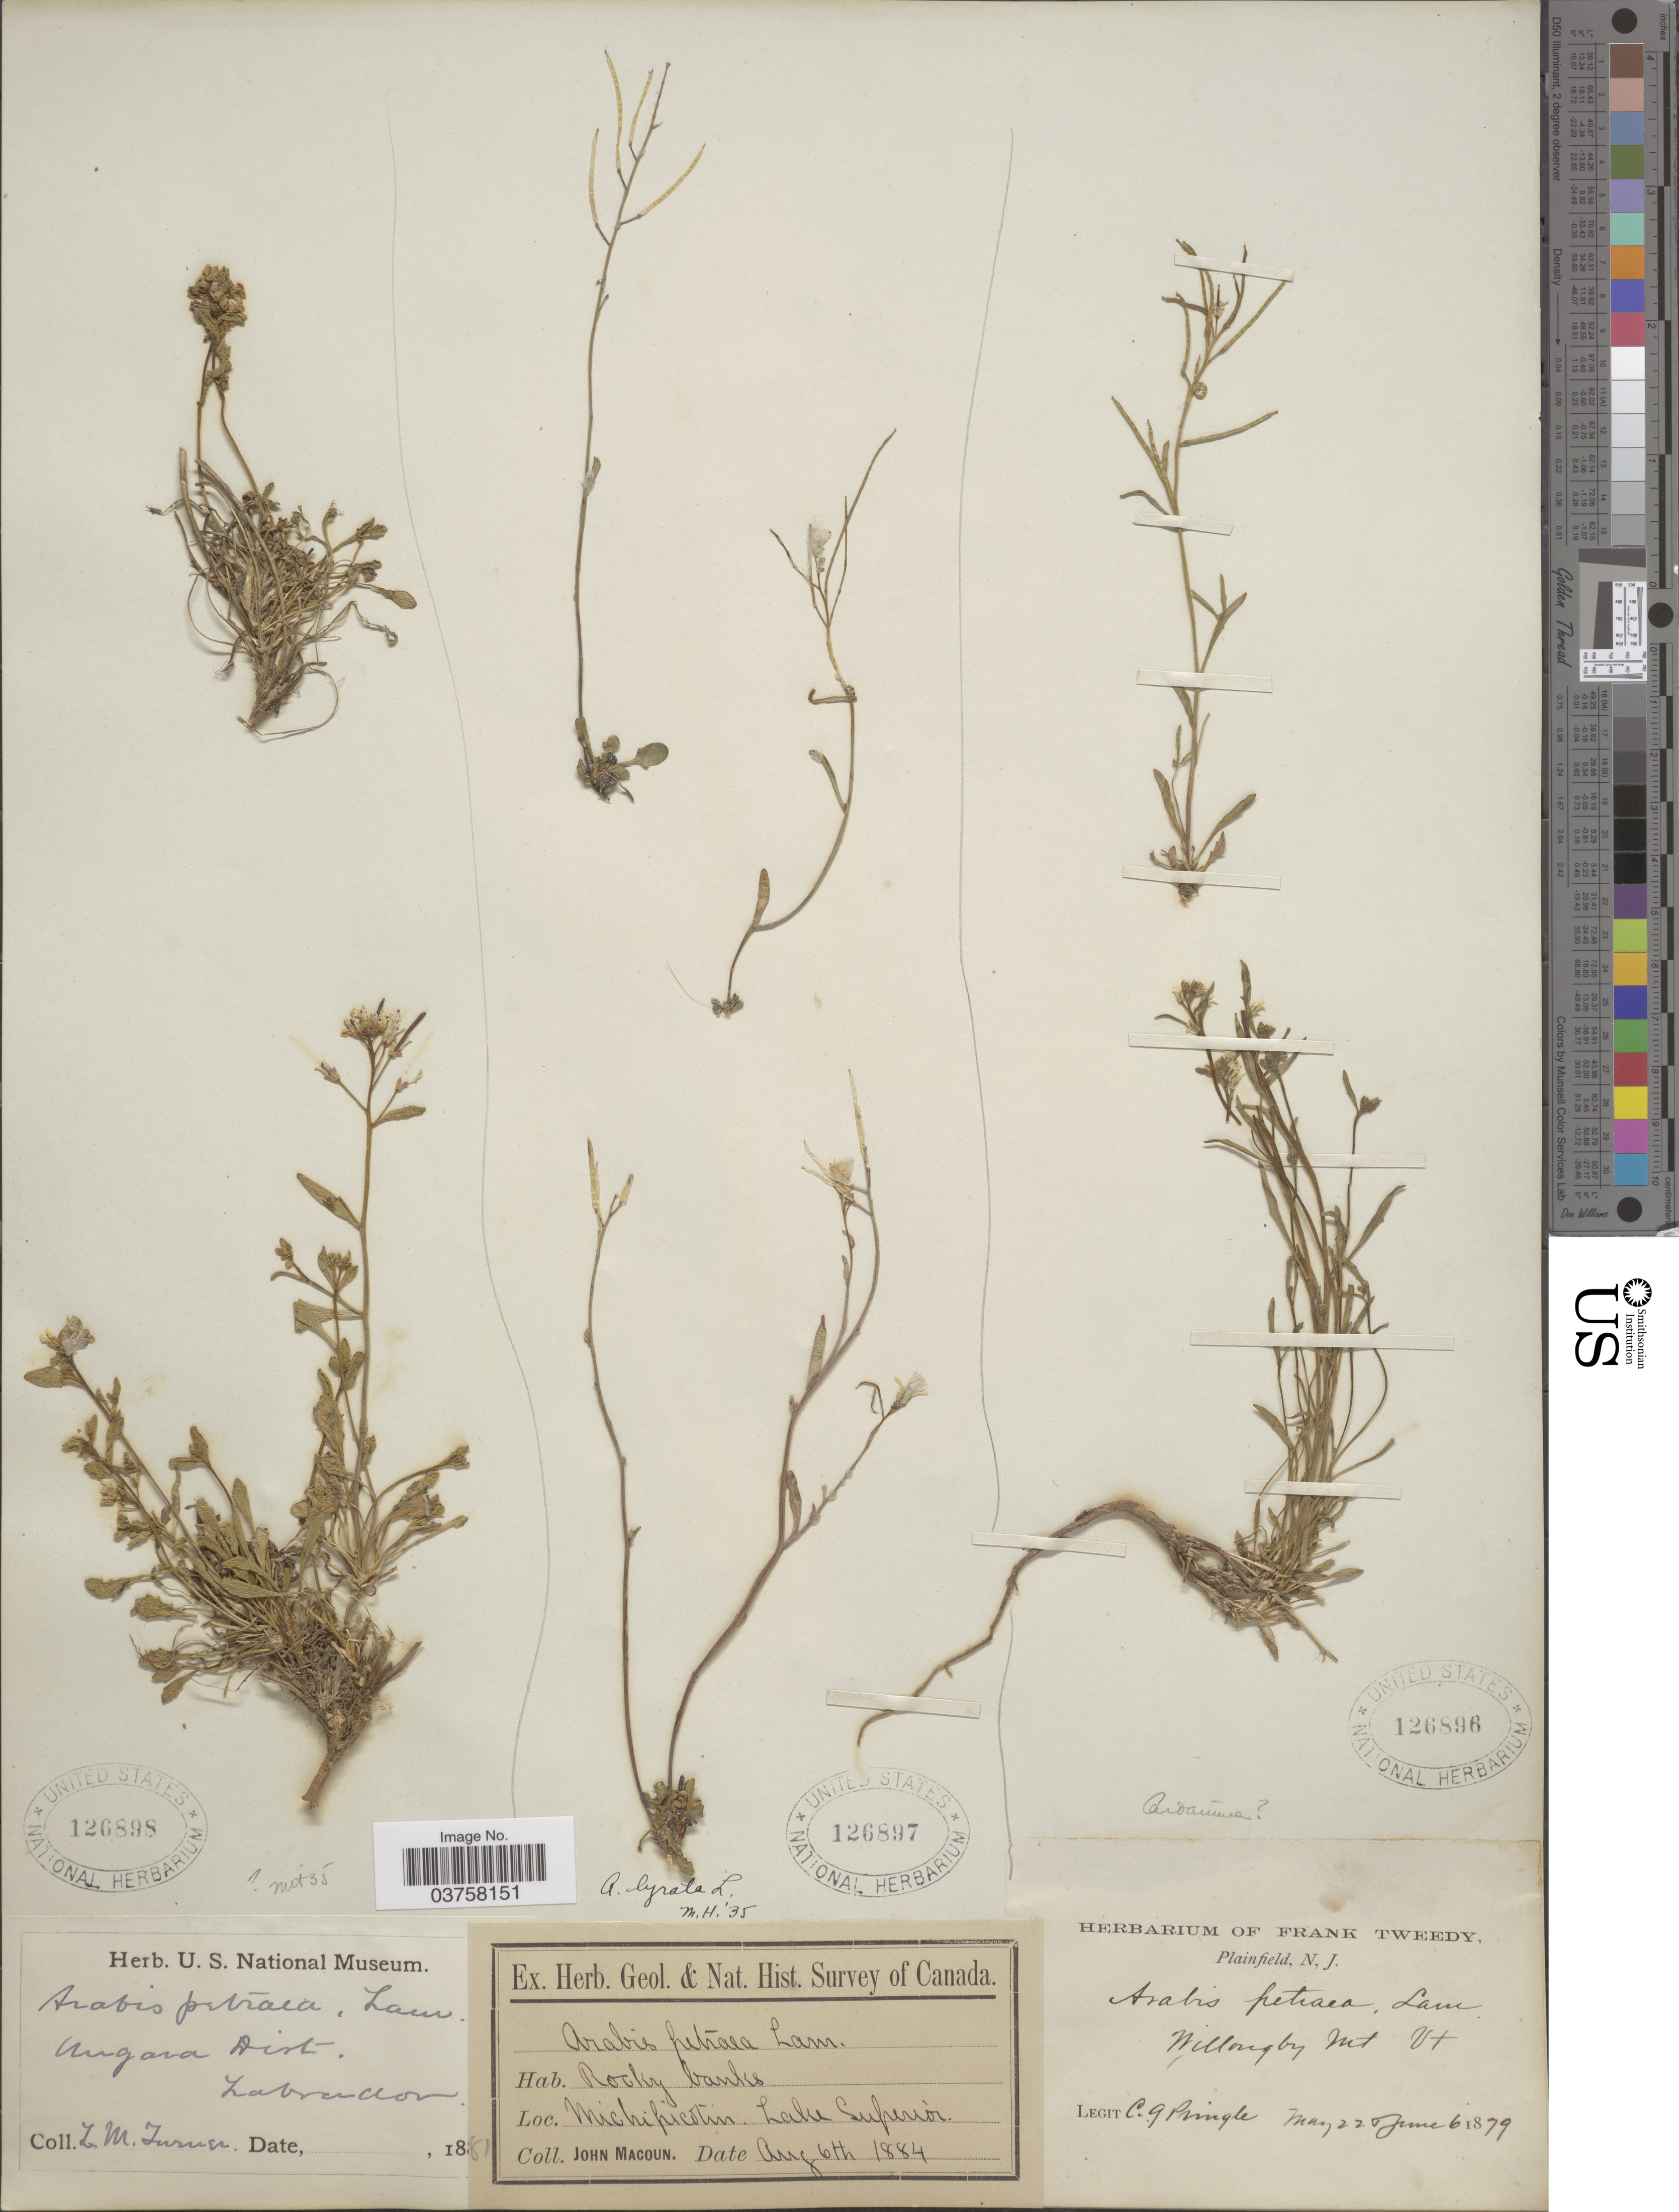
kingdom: Plantae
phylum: Tracheophyta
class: Magnoliopsida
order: Brassicales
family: Brassicaceae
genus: Arabis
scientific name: Arabis lyrata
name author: L.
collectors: J. Macoun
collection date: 1884-08-06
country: Canada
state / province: Ontario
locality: Michipicoten. Lake Superior.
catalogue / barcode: US 126897-2